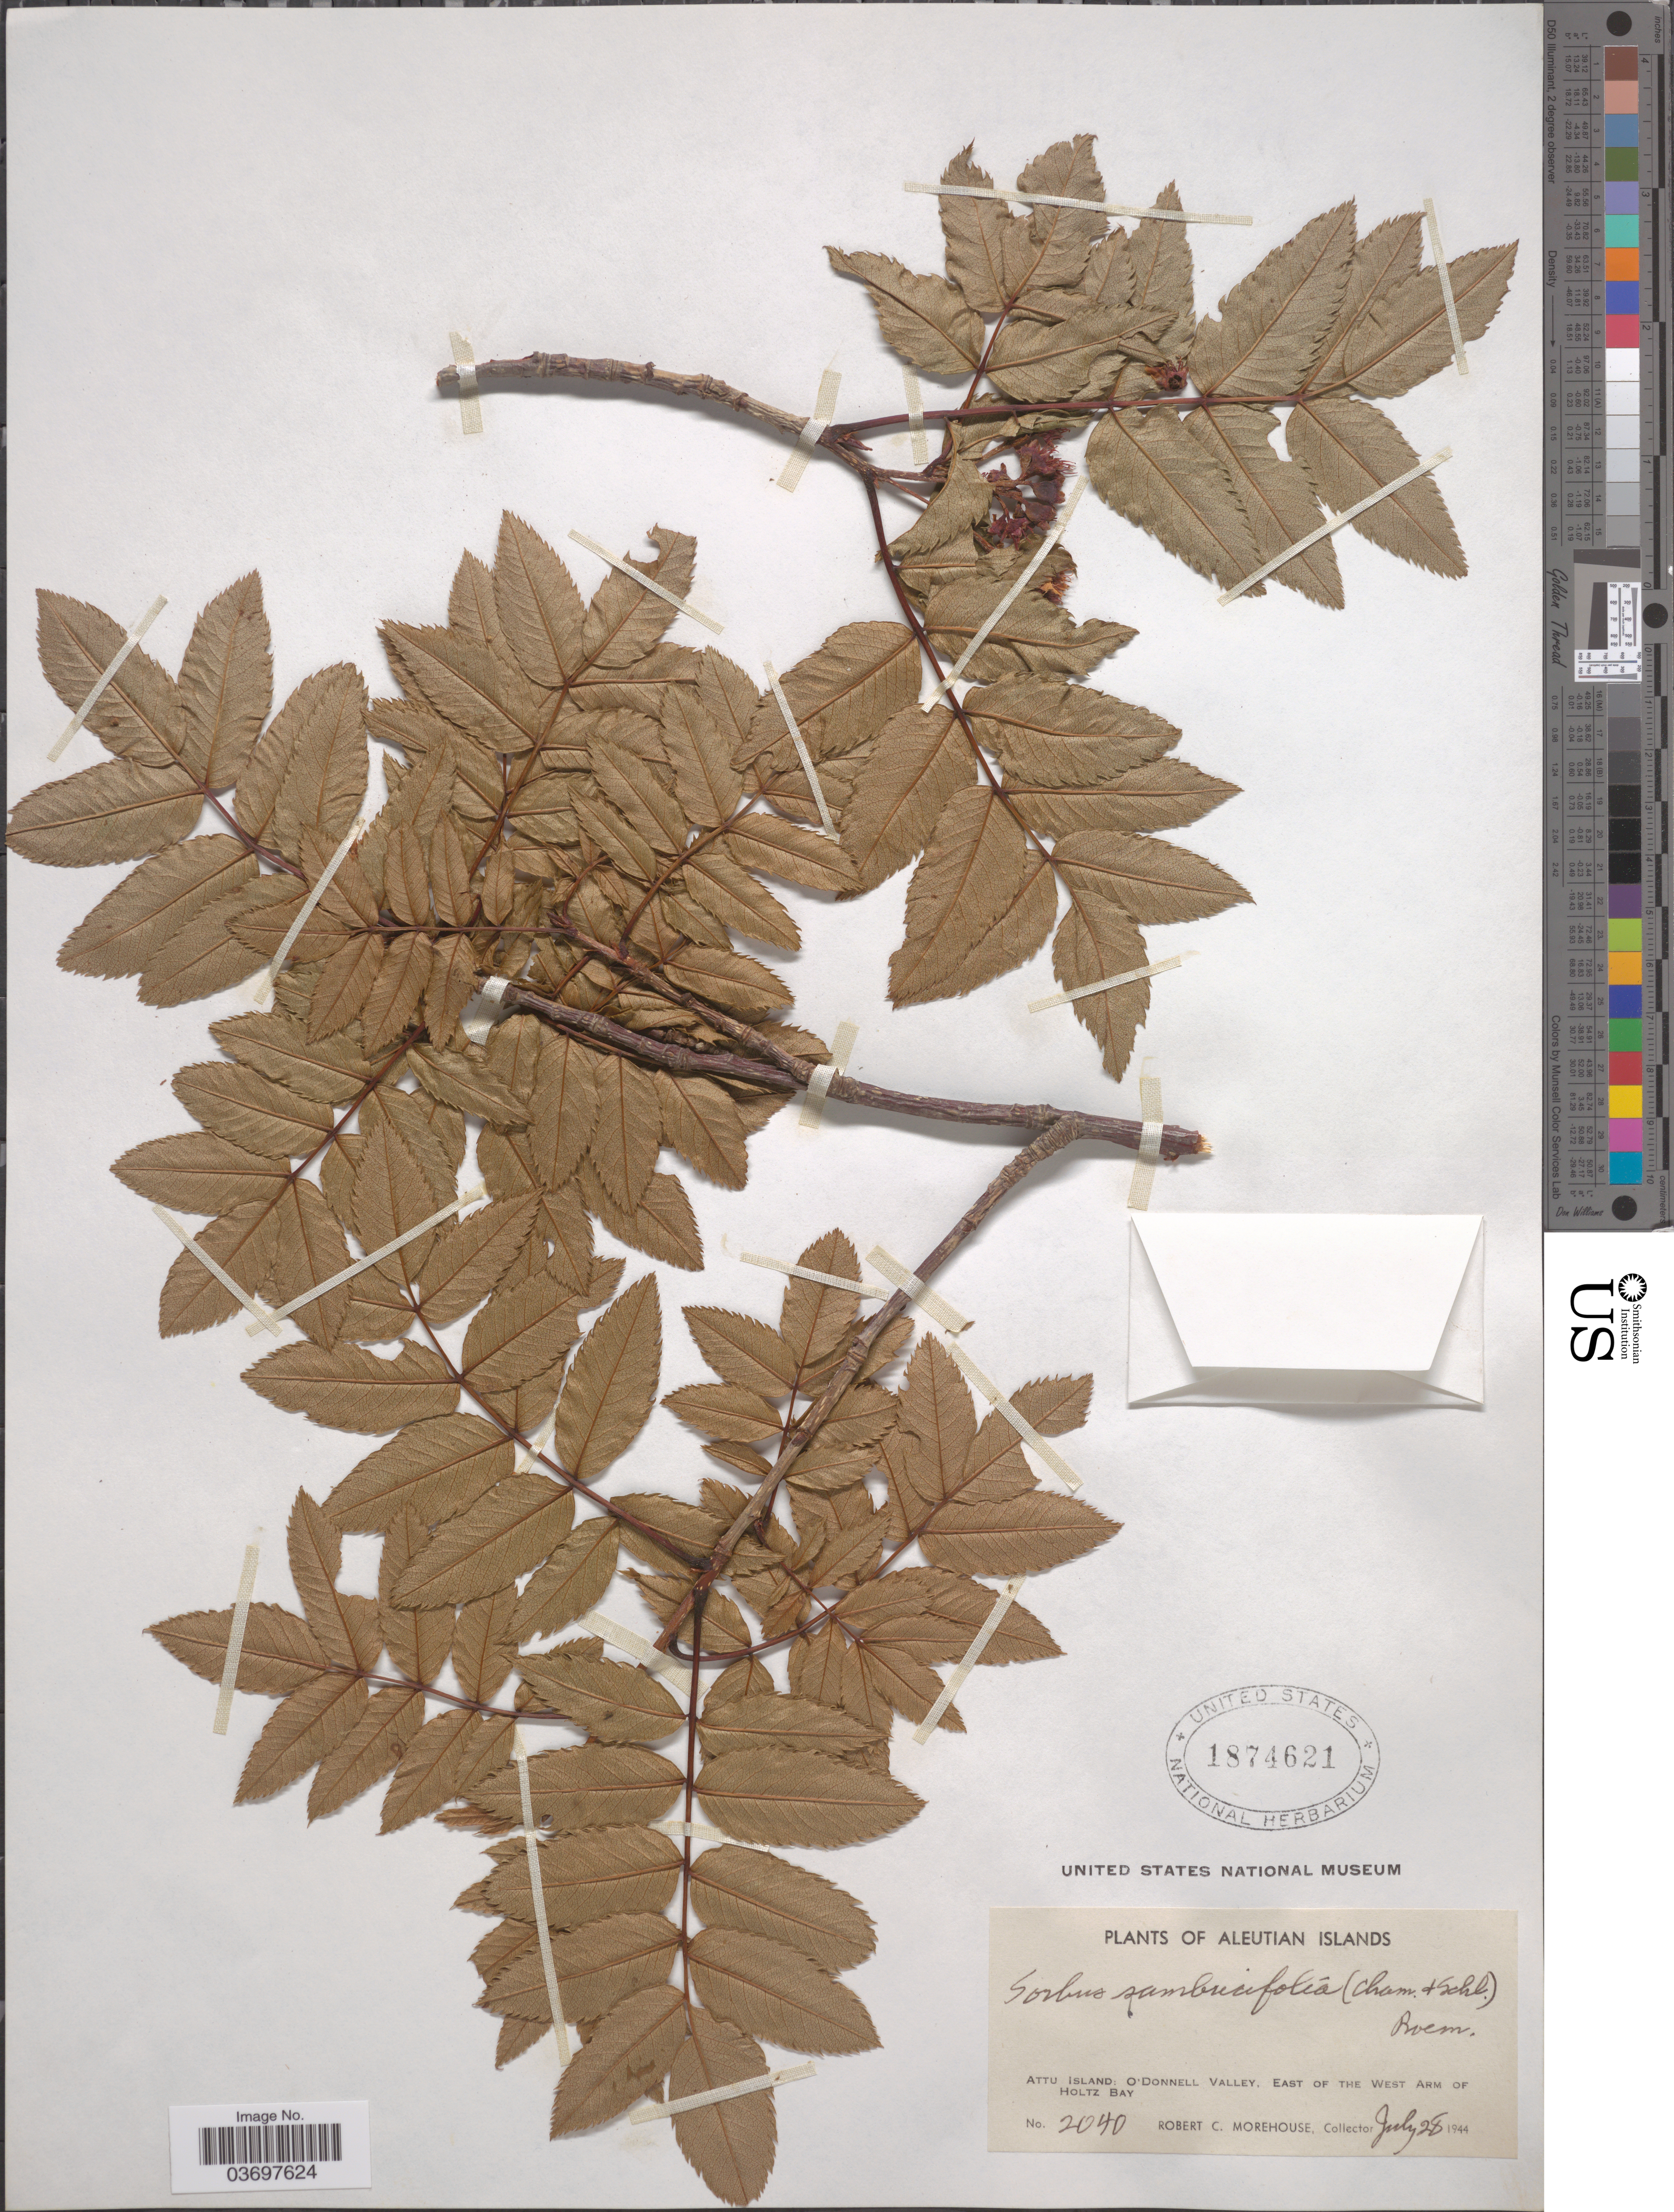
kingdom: Plantae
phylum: Tracheophyta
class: Magnoliopsida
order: Rosales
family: Rosaceae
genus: Sorbus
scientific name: Sorbus sambucifolia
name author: (Cham. & Schltdl.) M. Roem.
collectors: R. Morehouse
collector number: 2040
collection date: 1944-07-28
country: United States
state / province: Alaska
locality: Aleutian Islands. Attu Island: O'Donnell Valley, East of the West Arm of Holtz Bay.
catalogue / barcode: US 1874621